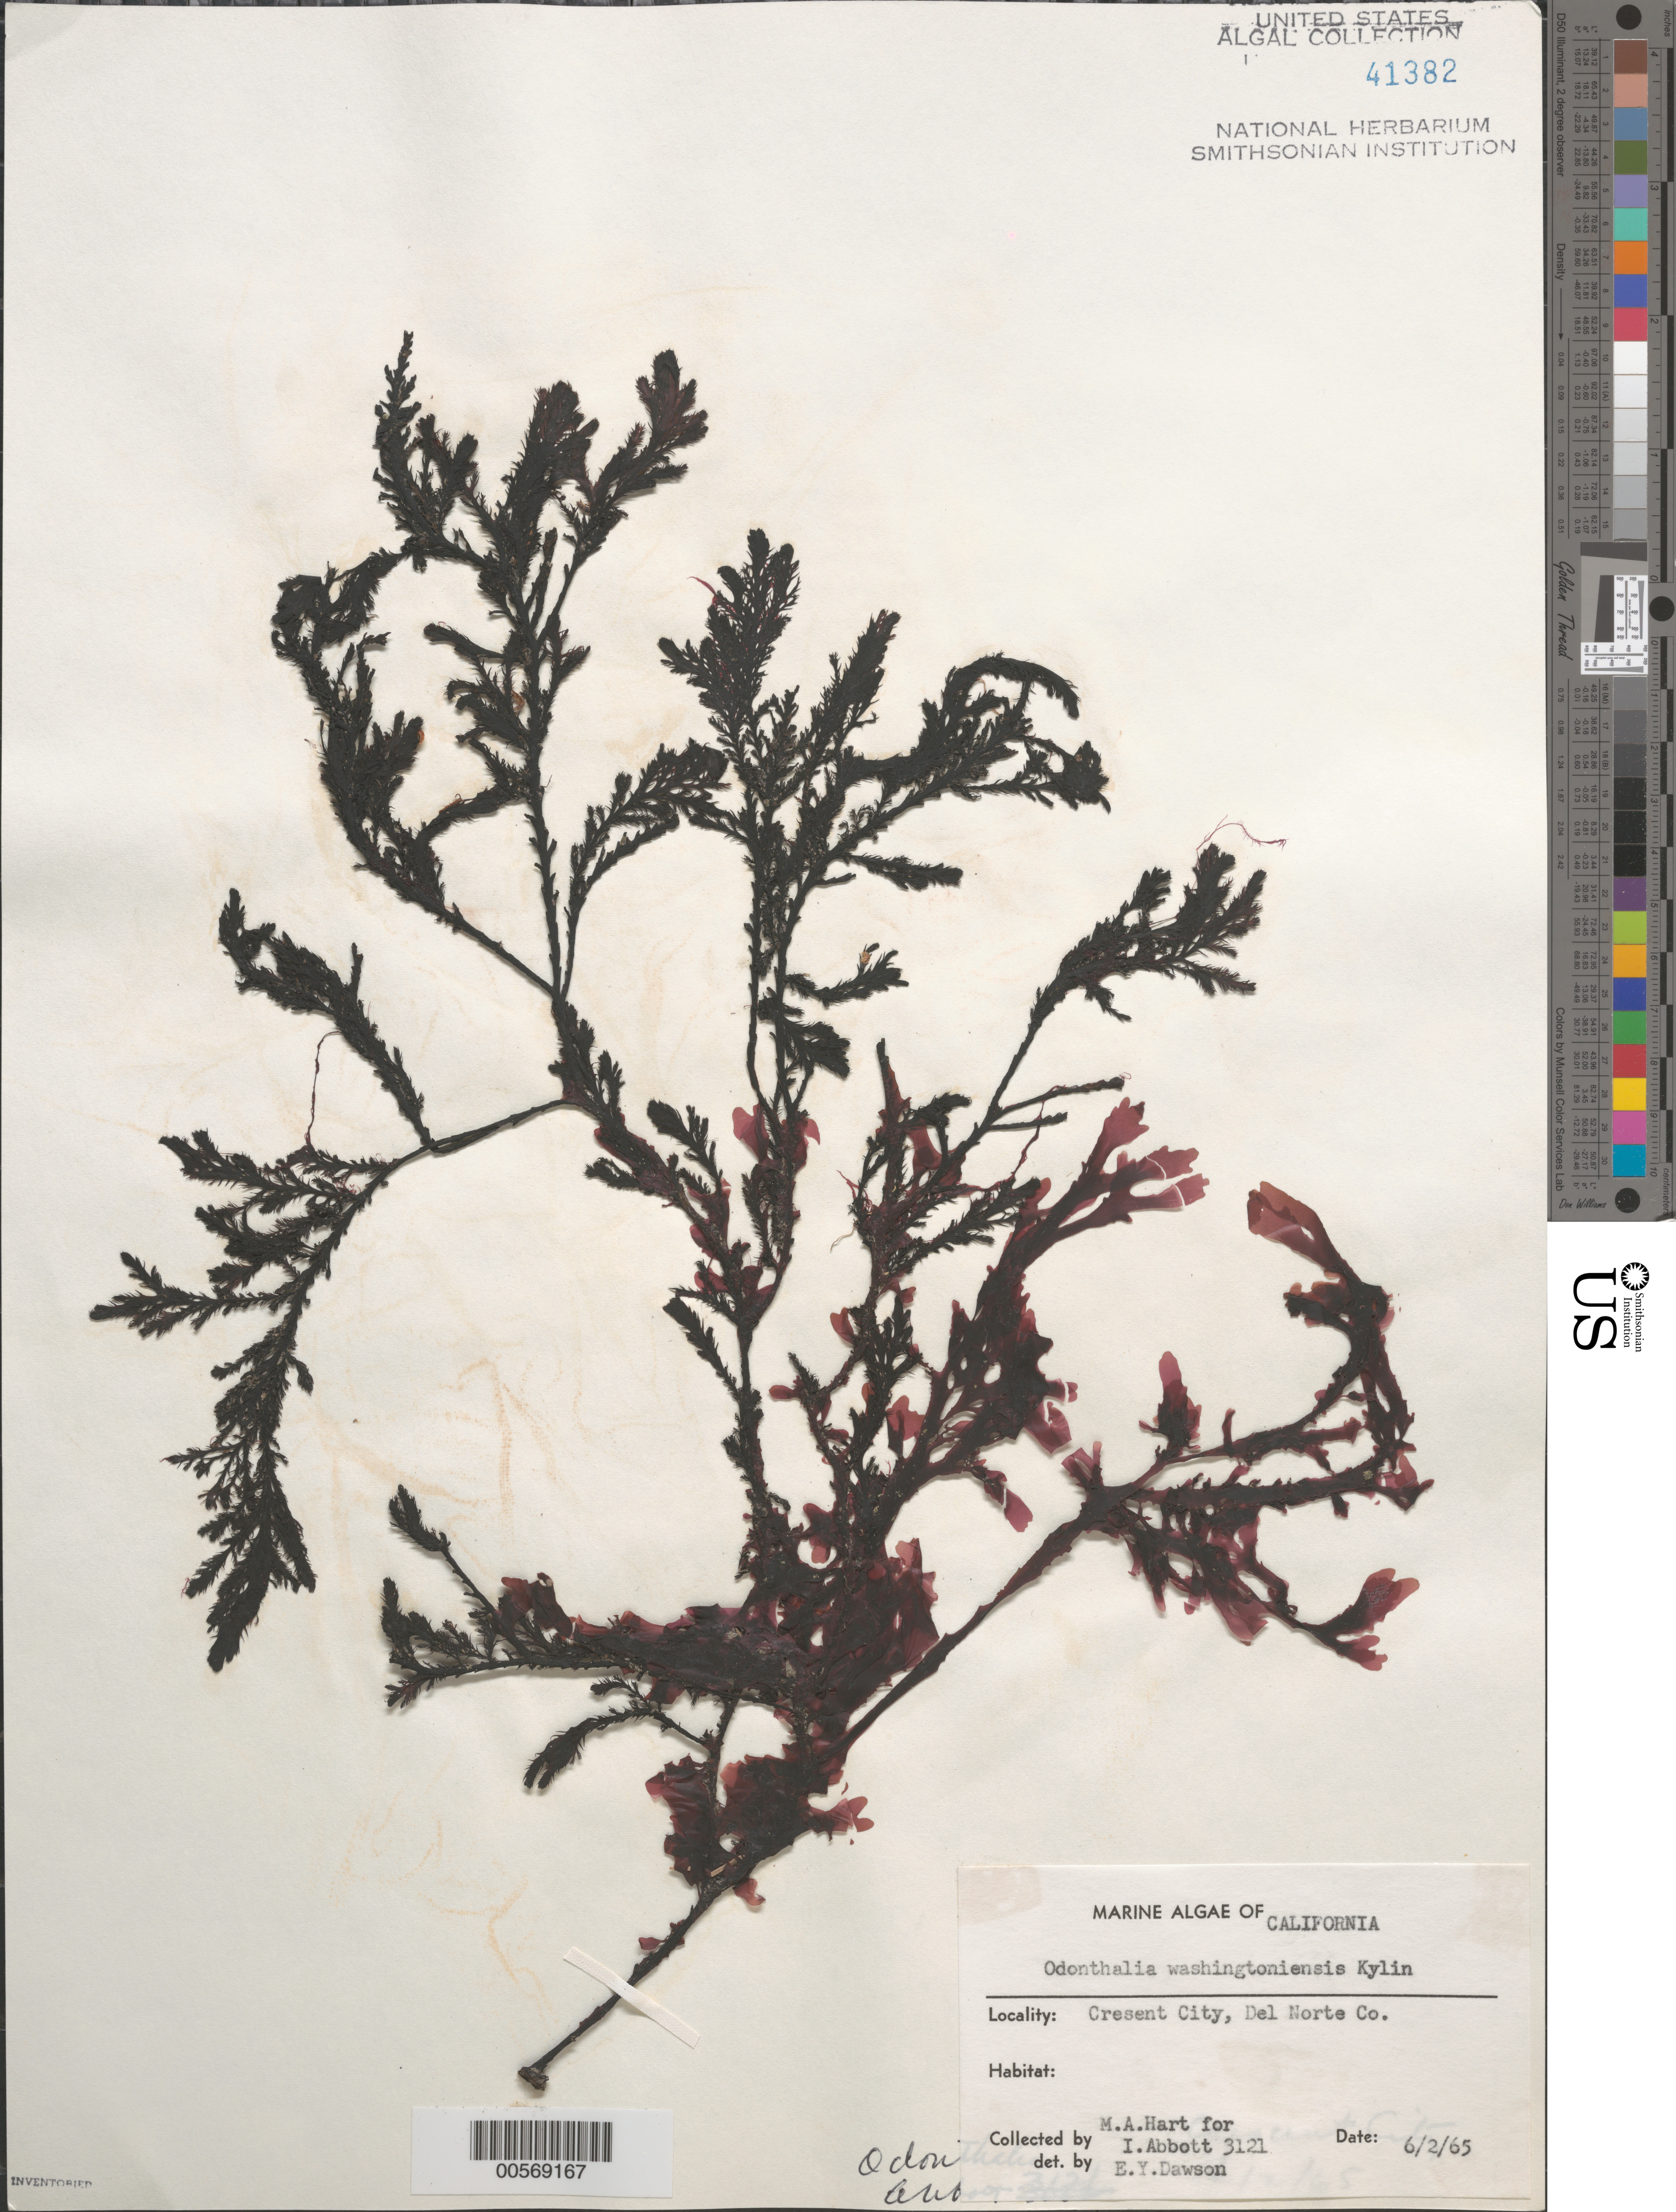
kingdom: Plantae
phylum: Rhodophyta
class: Florideophyceae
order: Ceramiales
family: Rhodomelaceae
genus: Odonthalia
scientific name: Odonthalia washingtoniensis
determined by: Dawson, E. Y.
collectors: M. A. Hart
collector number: IAA 3121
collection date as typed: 02 Jun 1965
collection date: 1965-06-02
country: United States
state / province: California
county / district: Del Norte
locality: Crescent City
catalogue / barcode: US 41382